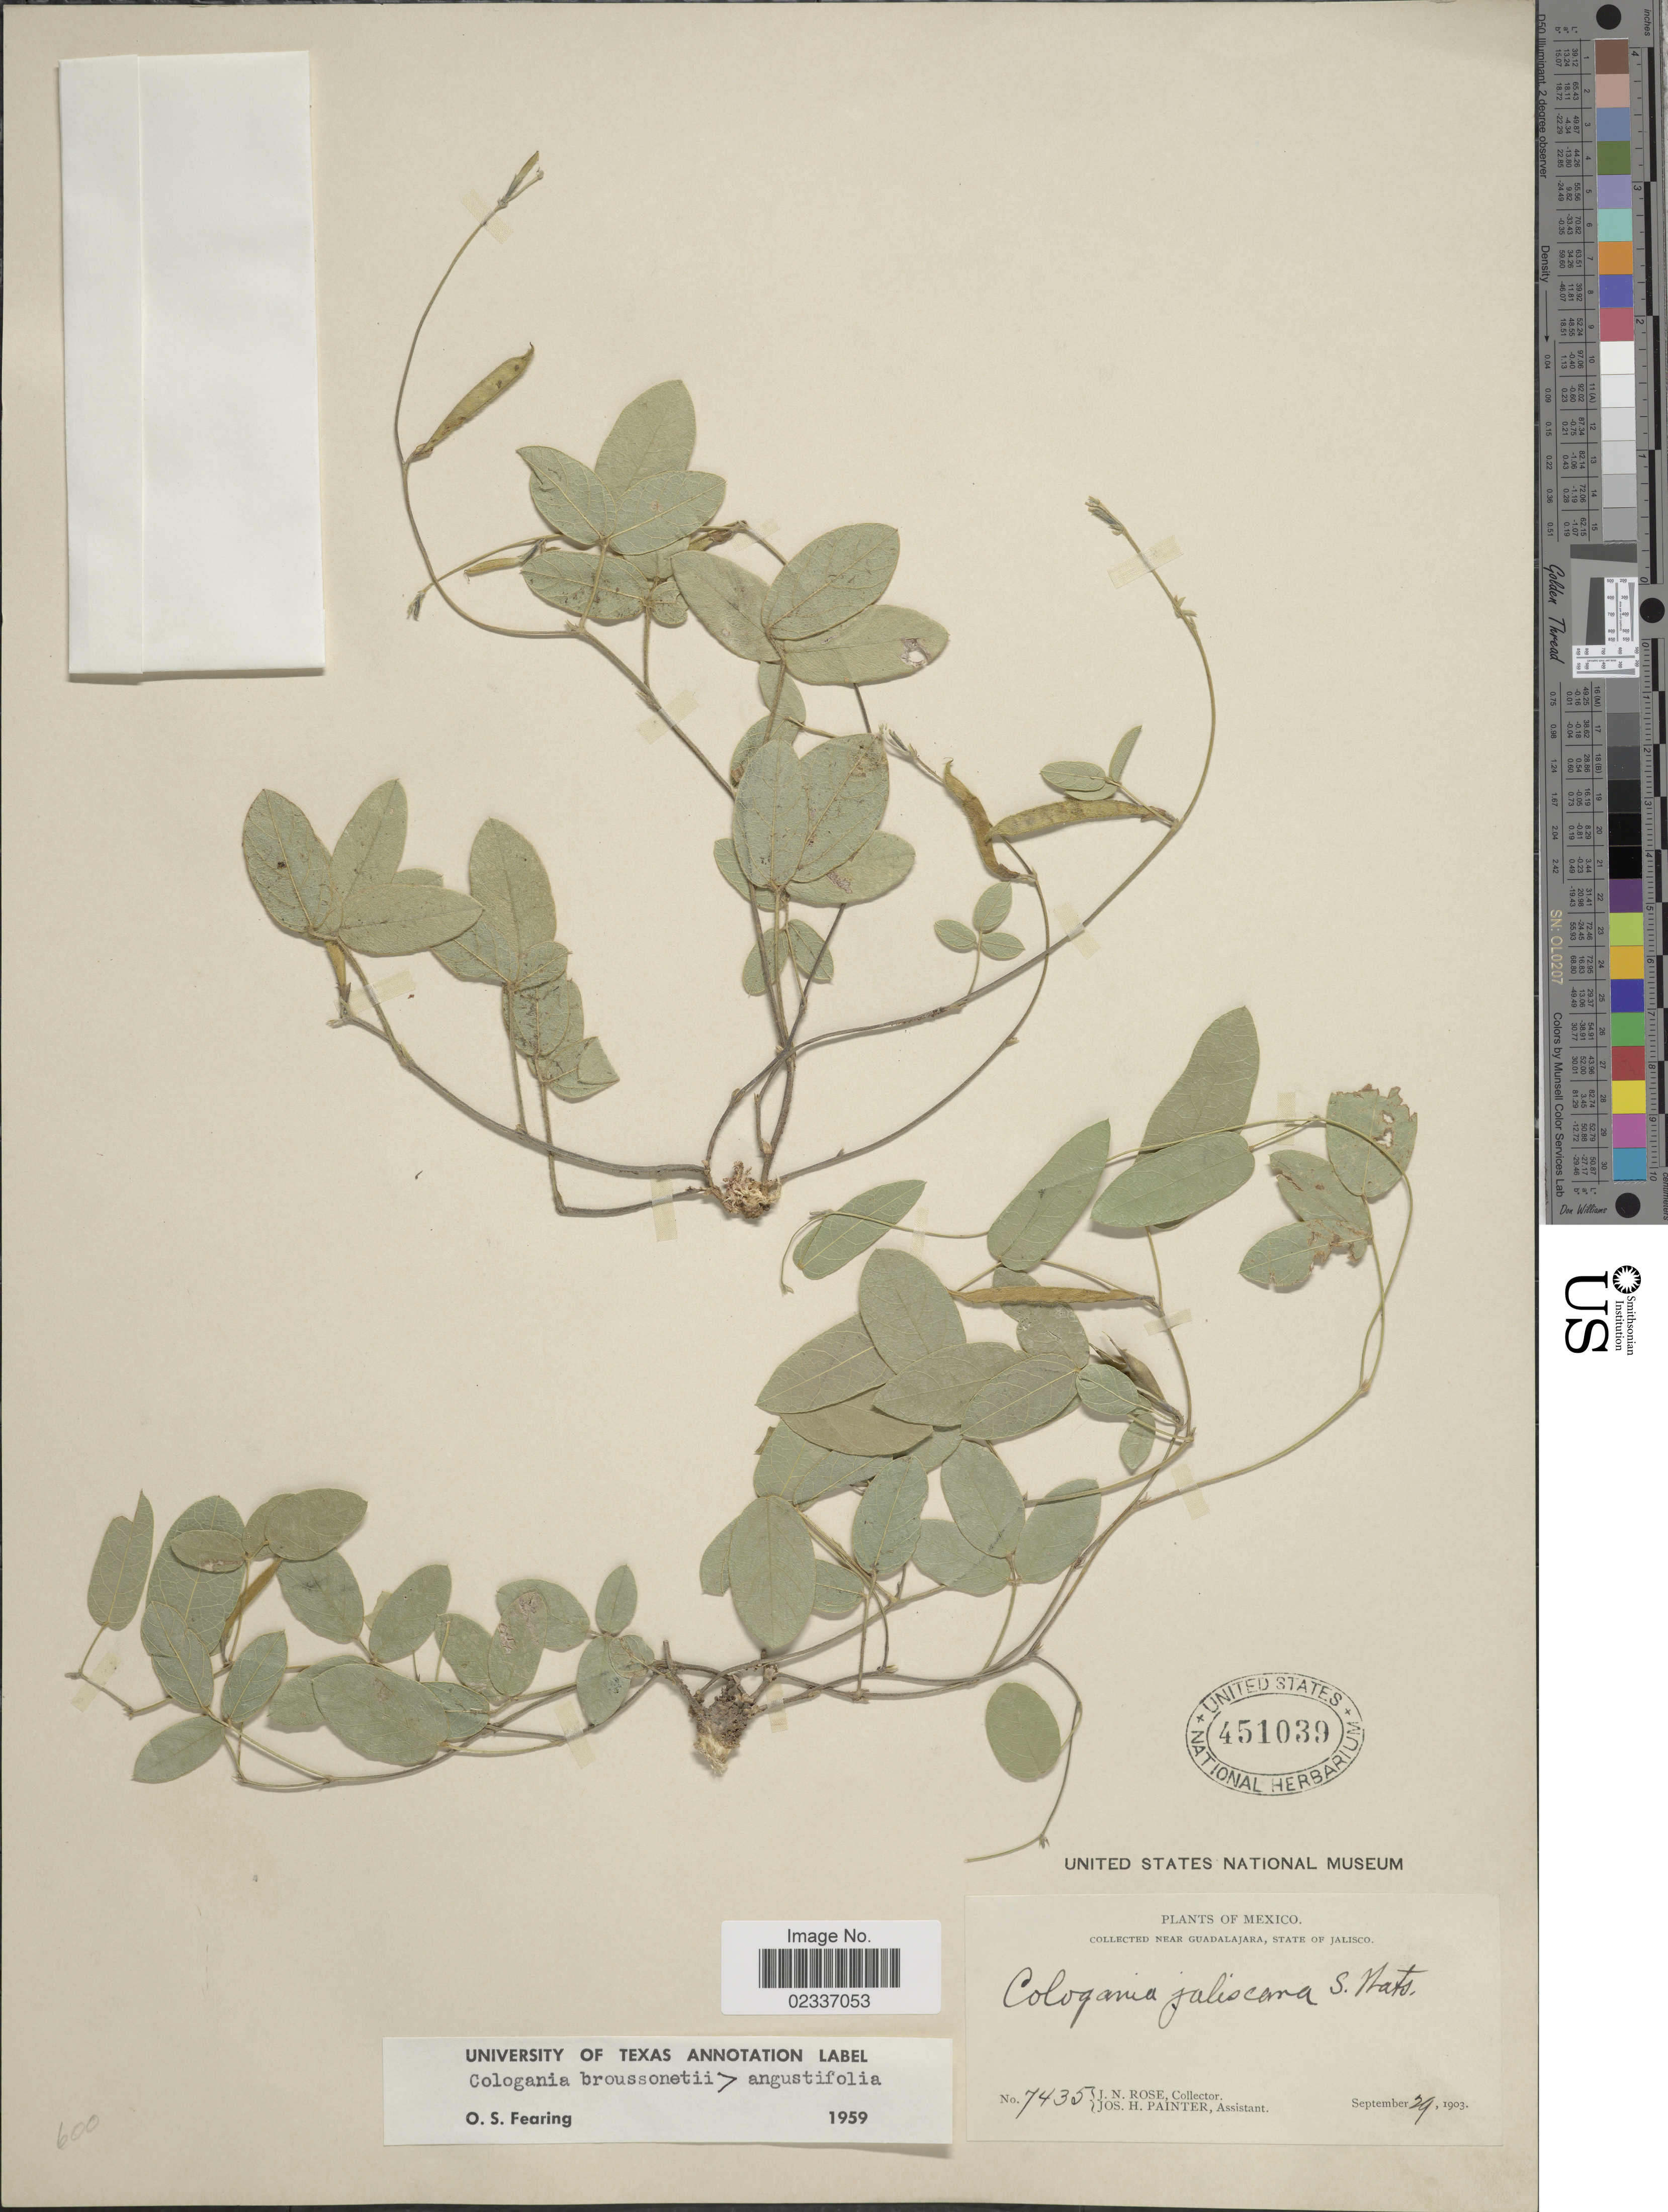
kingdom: Plantae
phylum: Tracheophyta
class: Magnoliopsida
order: Fabales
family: Fabaceae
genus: Cologania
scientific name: Cologania broussonetii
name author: (Balb.) DC.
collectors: J. N. Rose & J. H. Painter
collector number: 7435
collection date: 1903-09-29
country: Mexico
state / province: Jalisco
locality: Near Guadalajara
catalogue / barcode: US 451039